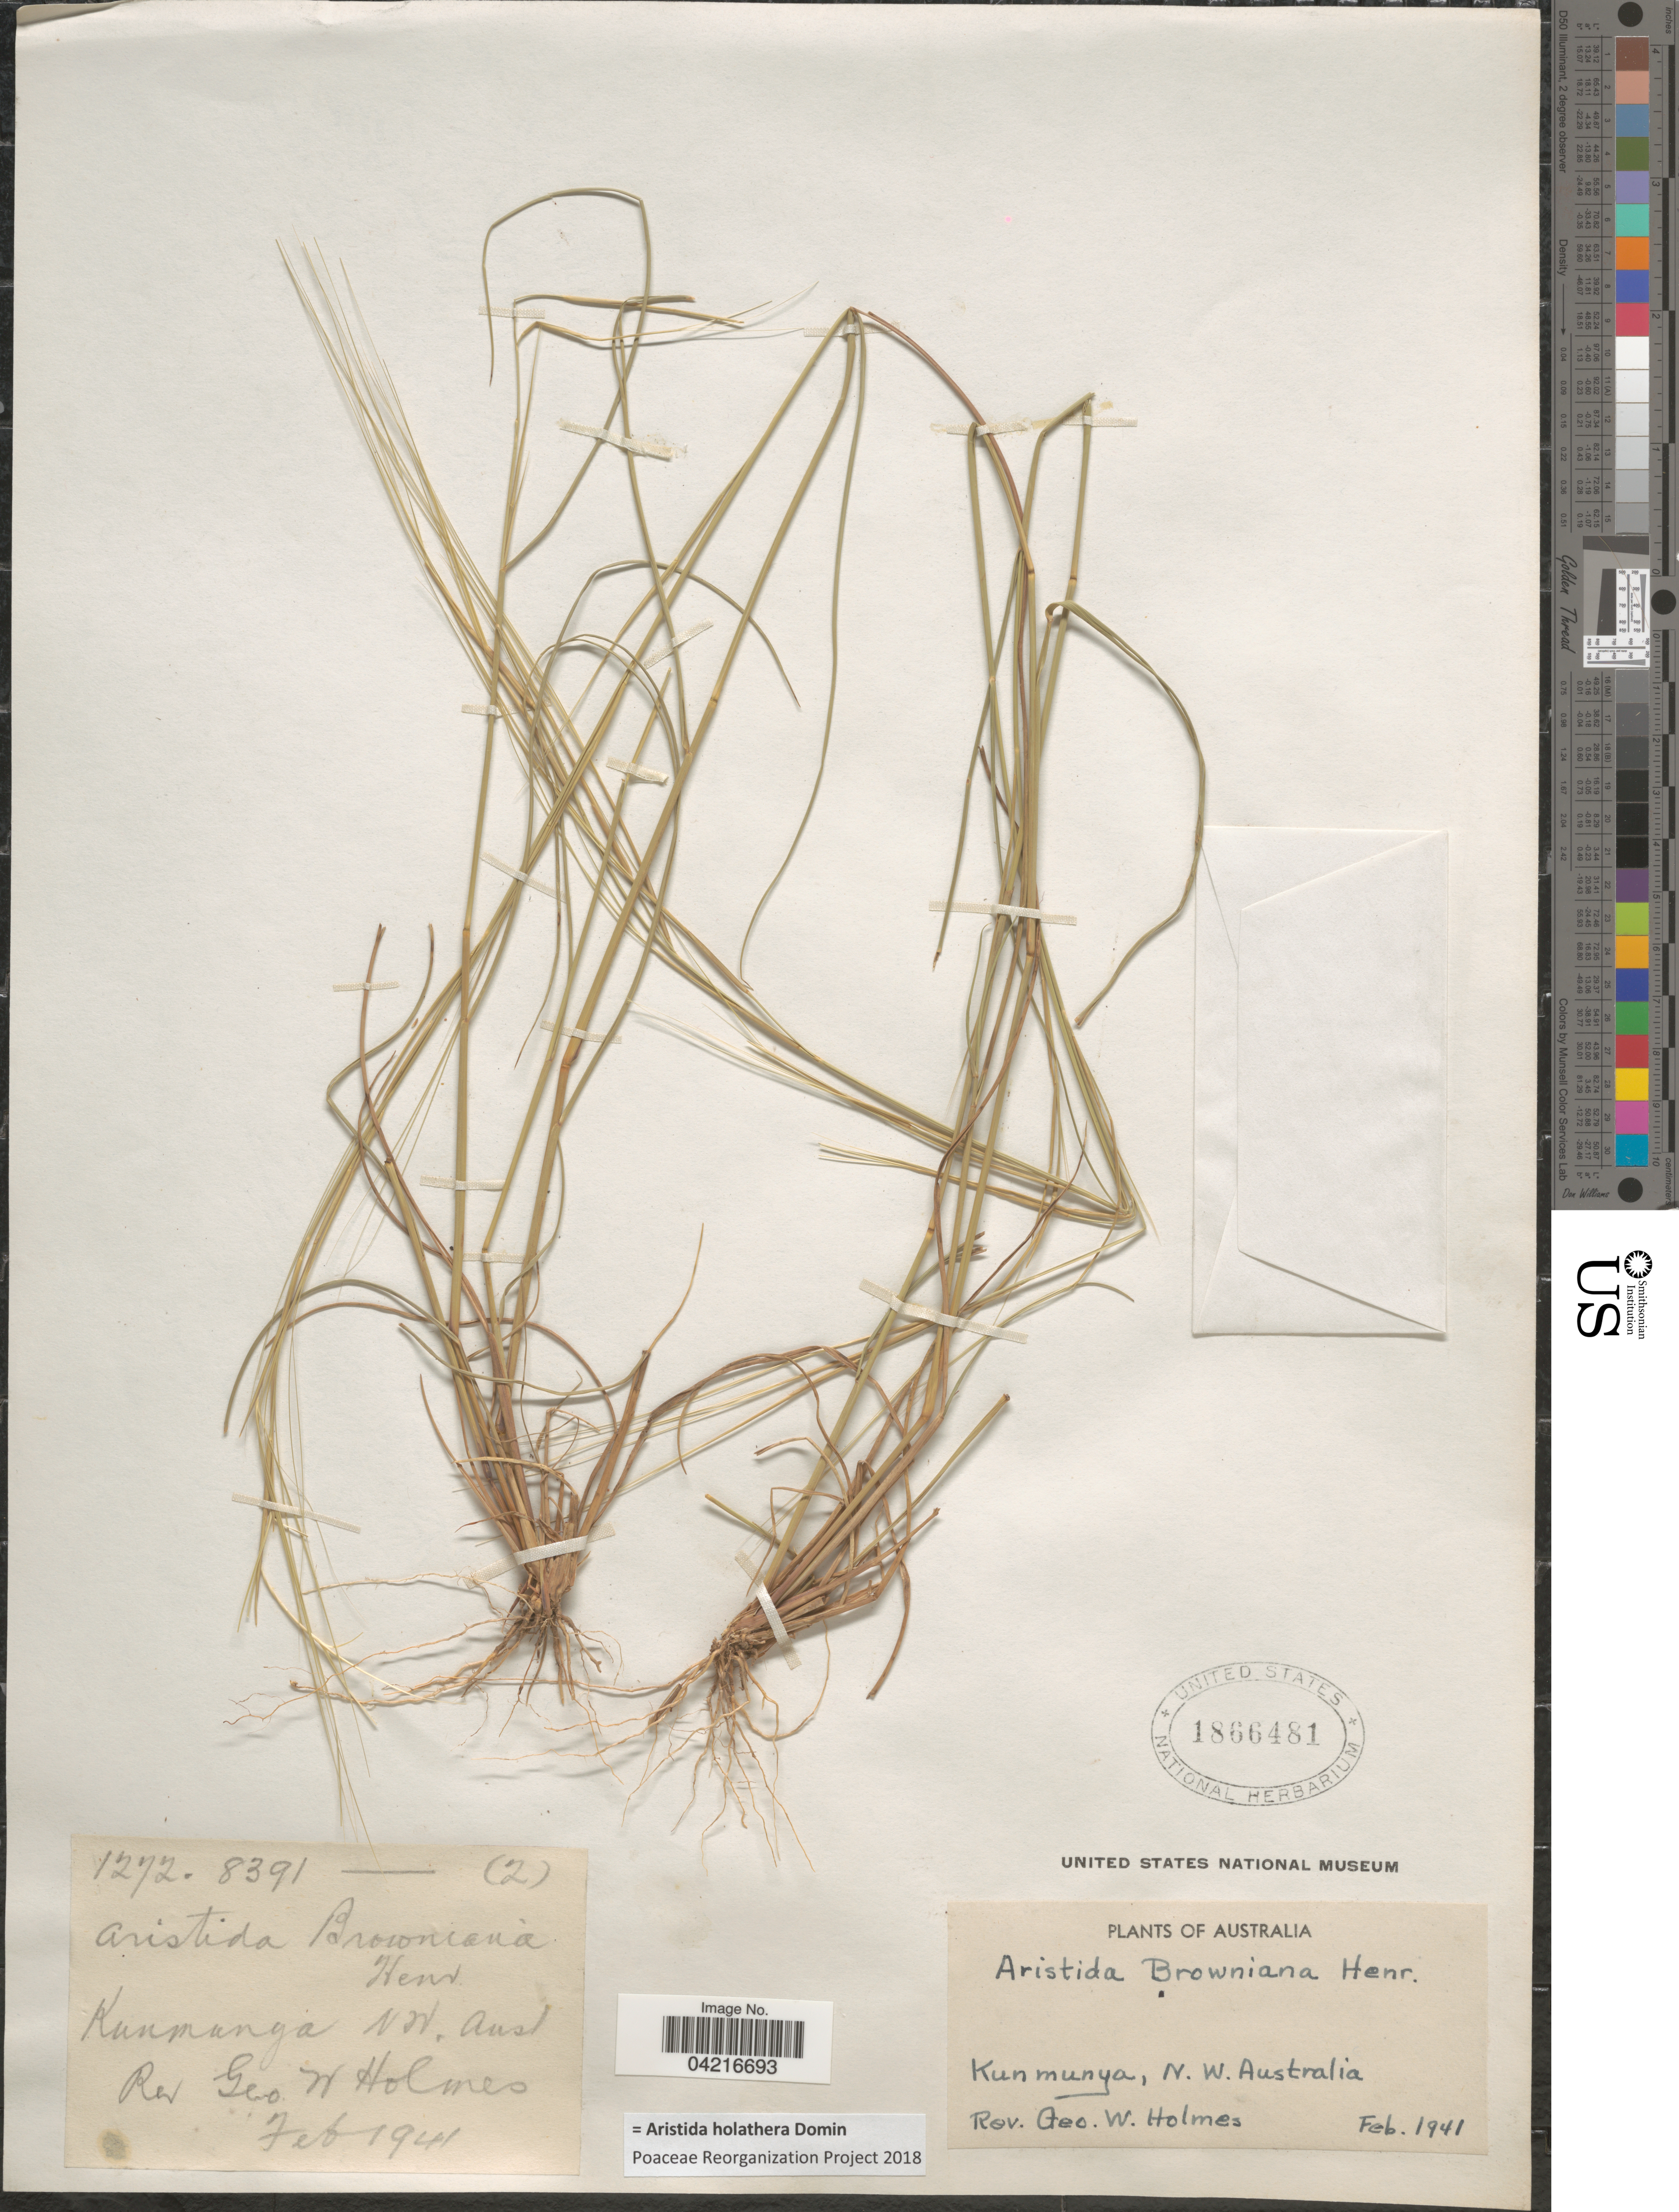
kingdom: Plantae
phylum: Tracheophyta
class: Liliopsida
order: Poales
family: Poaceae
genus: Aristida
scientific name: Aristida holathera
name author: Domin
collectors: G. Holmes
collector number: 12728391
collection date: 1941-02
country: Australia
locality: Kunmunya, N.W. Australia.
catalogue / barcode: US 1866481